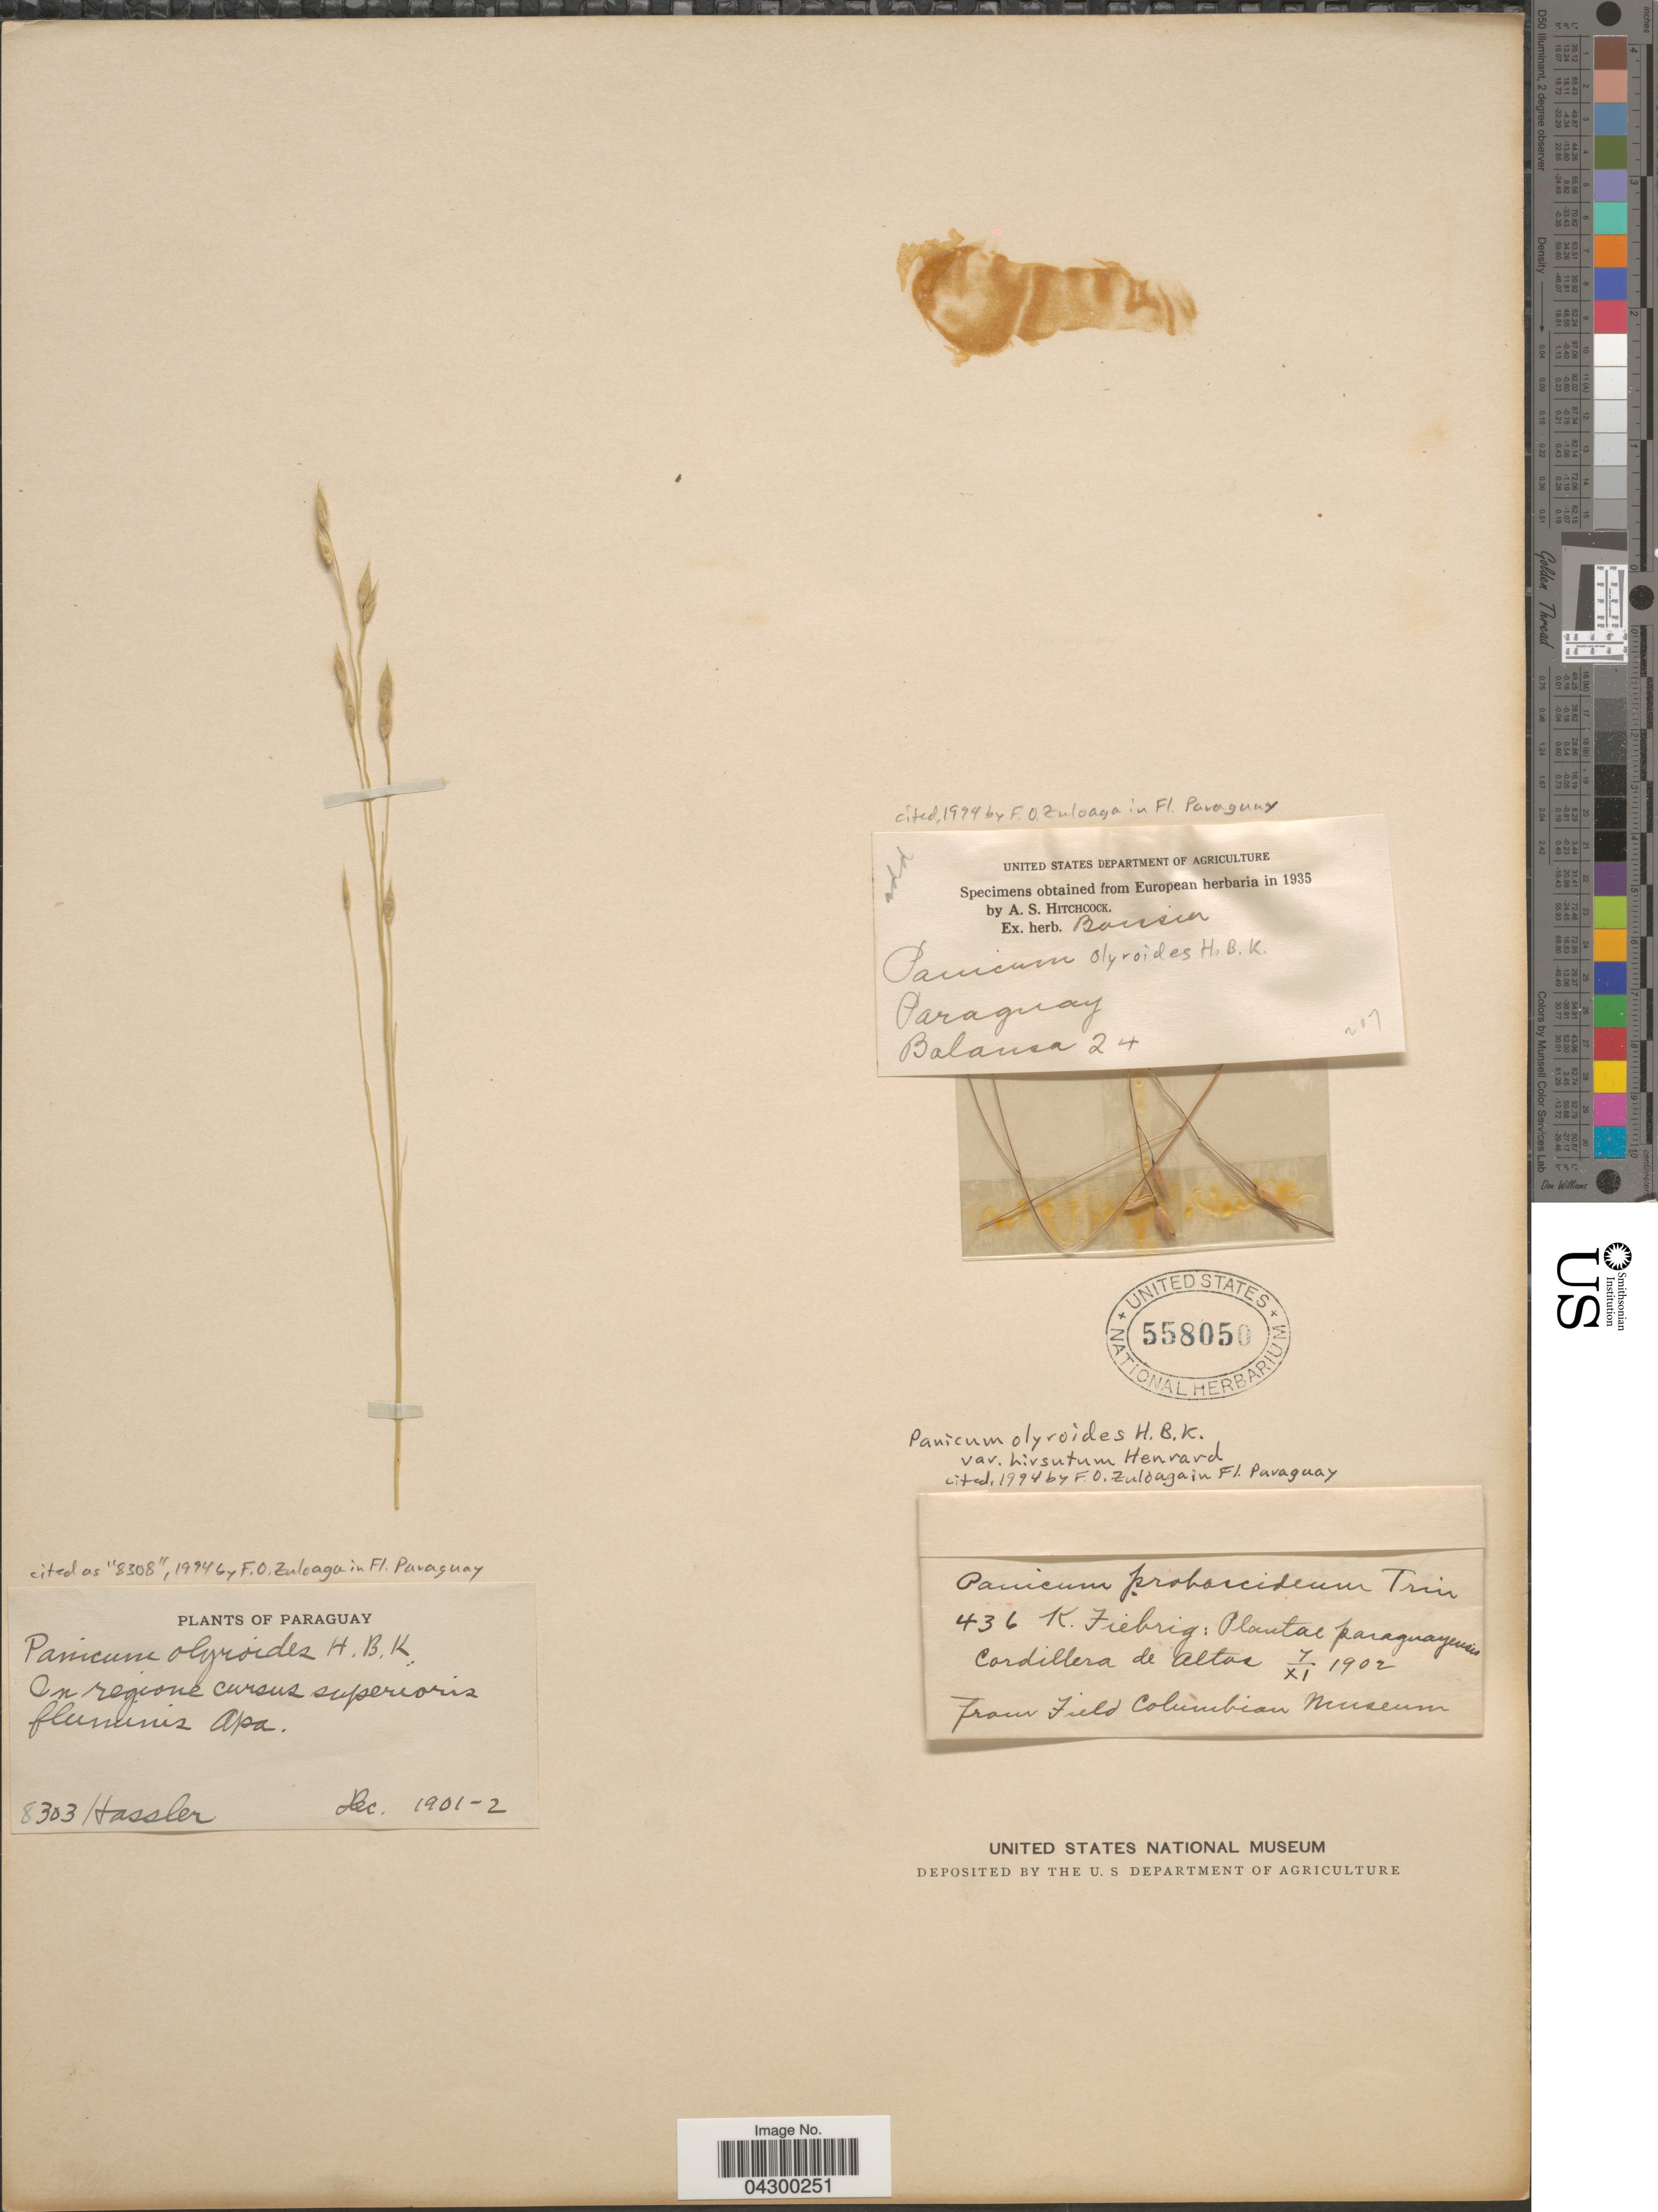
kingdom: Plantae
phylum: Tracheophyta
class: Liliopsida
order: Poales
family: Poaceae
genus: Panicum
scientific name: Panicum olyroides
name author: Kunth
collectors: Hassler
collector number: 8303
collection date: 1901-12/1902-12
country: Paraguay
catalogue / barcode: US 558050-3